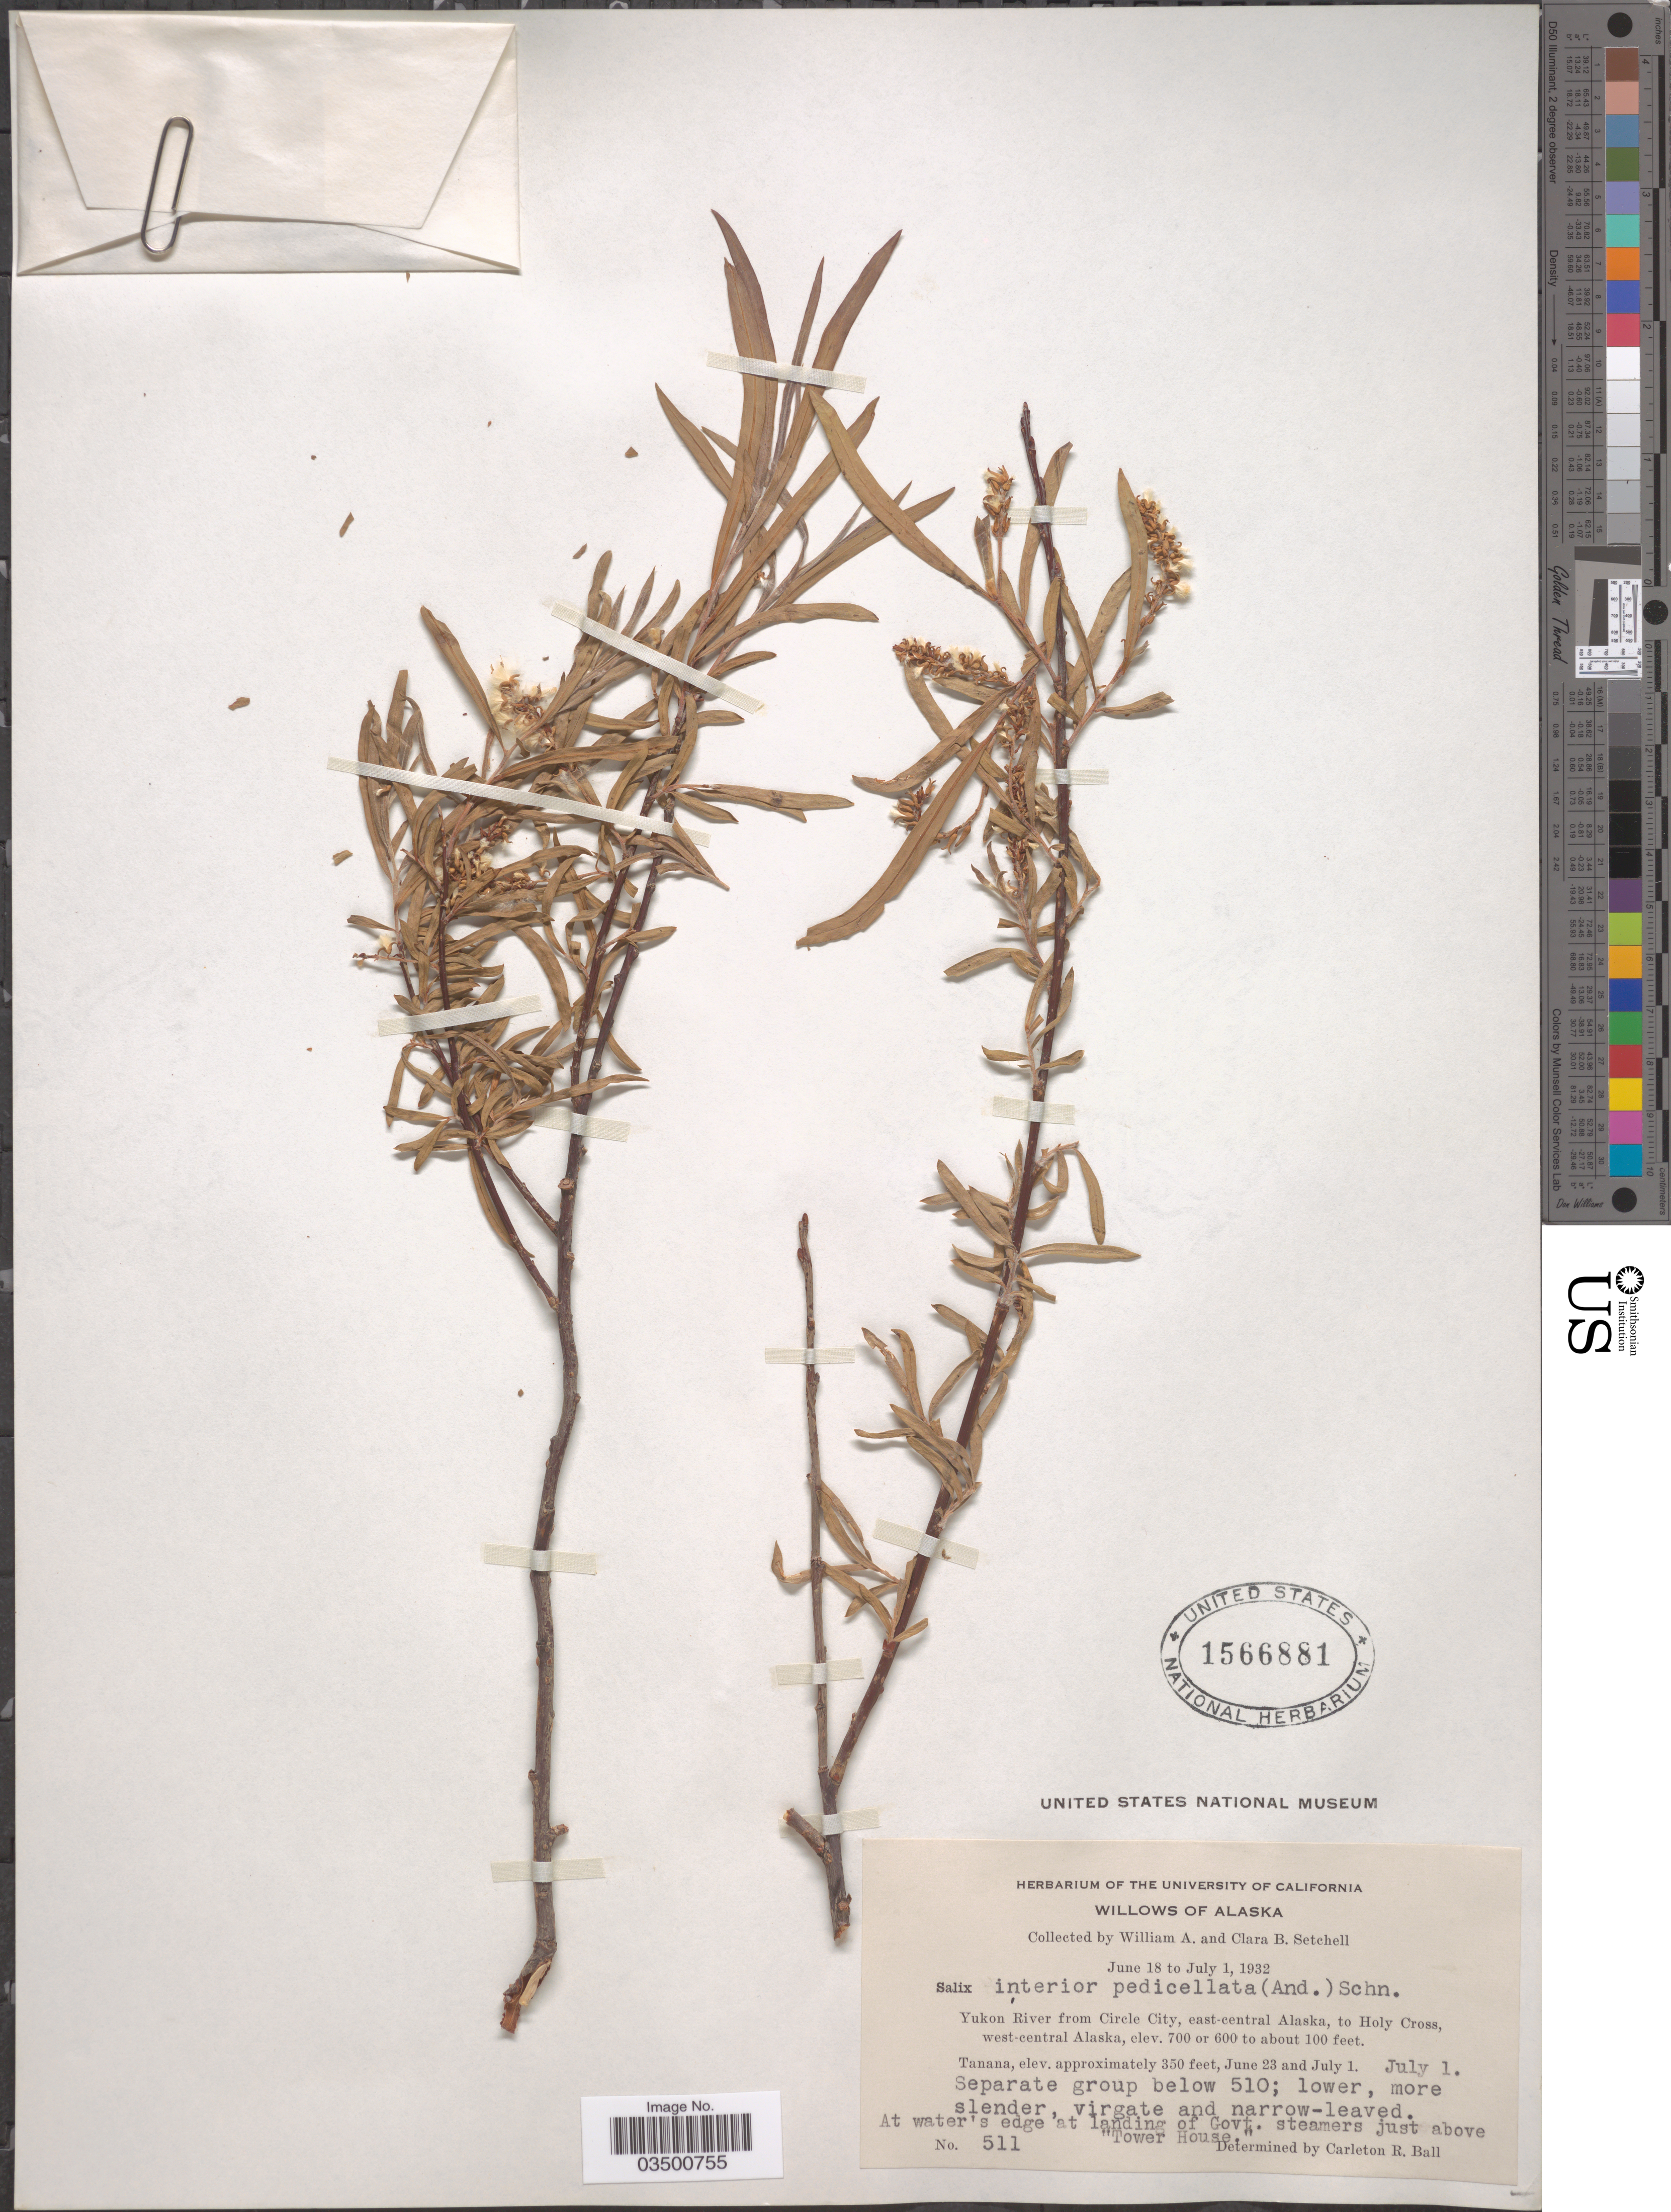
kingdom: Plantae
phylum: Tracheophyta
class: Magnoliopsida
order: Malpighiales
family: Salicaceae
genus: Salix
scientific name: Salix interior var. pedicellata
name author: (Andersson) C.R. Ball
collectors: W. Setchell & C. B. Setchell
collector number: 511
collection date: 1932-07-01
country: United States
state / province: Alaska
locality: Yukon River from Circle City, east-central Alaska, to Holy Cross, west-central Alaska. Tanana. At water's edge at landing of Govt. steamers just above "Tower House".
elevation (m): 30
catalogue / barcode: US 1566881